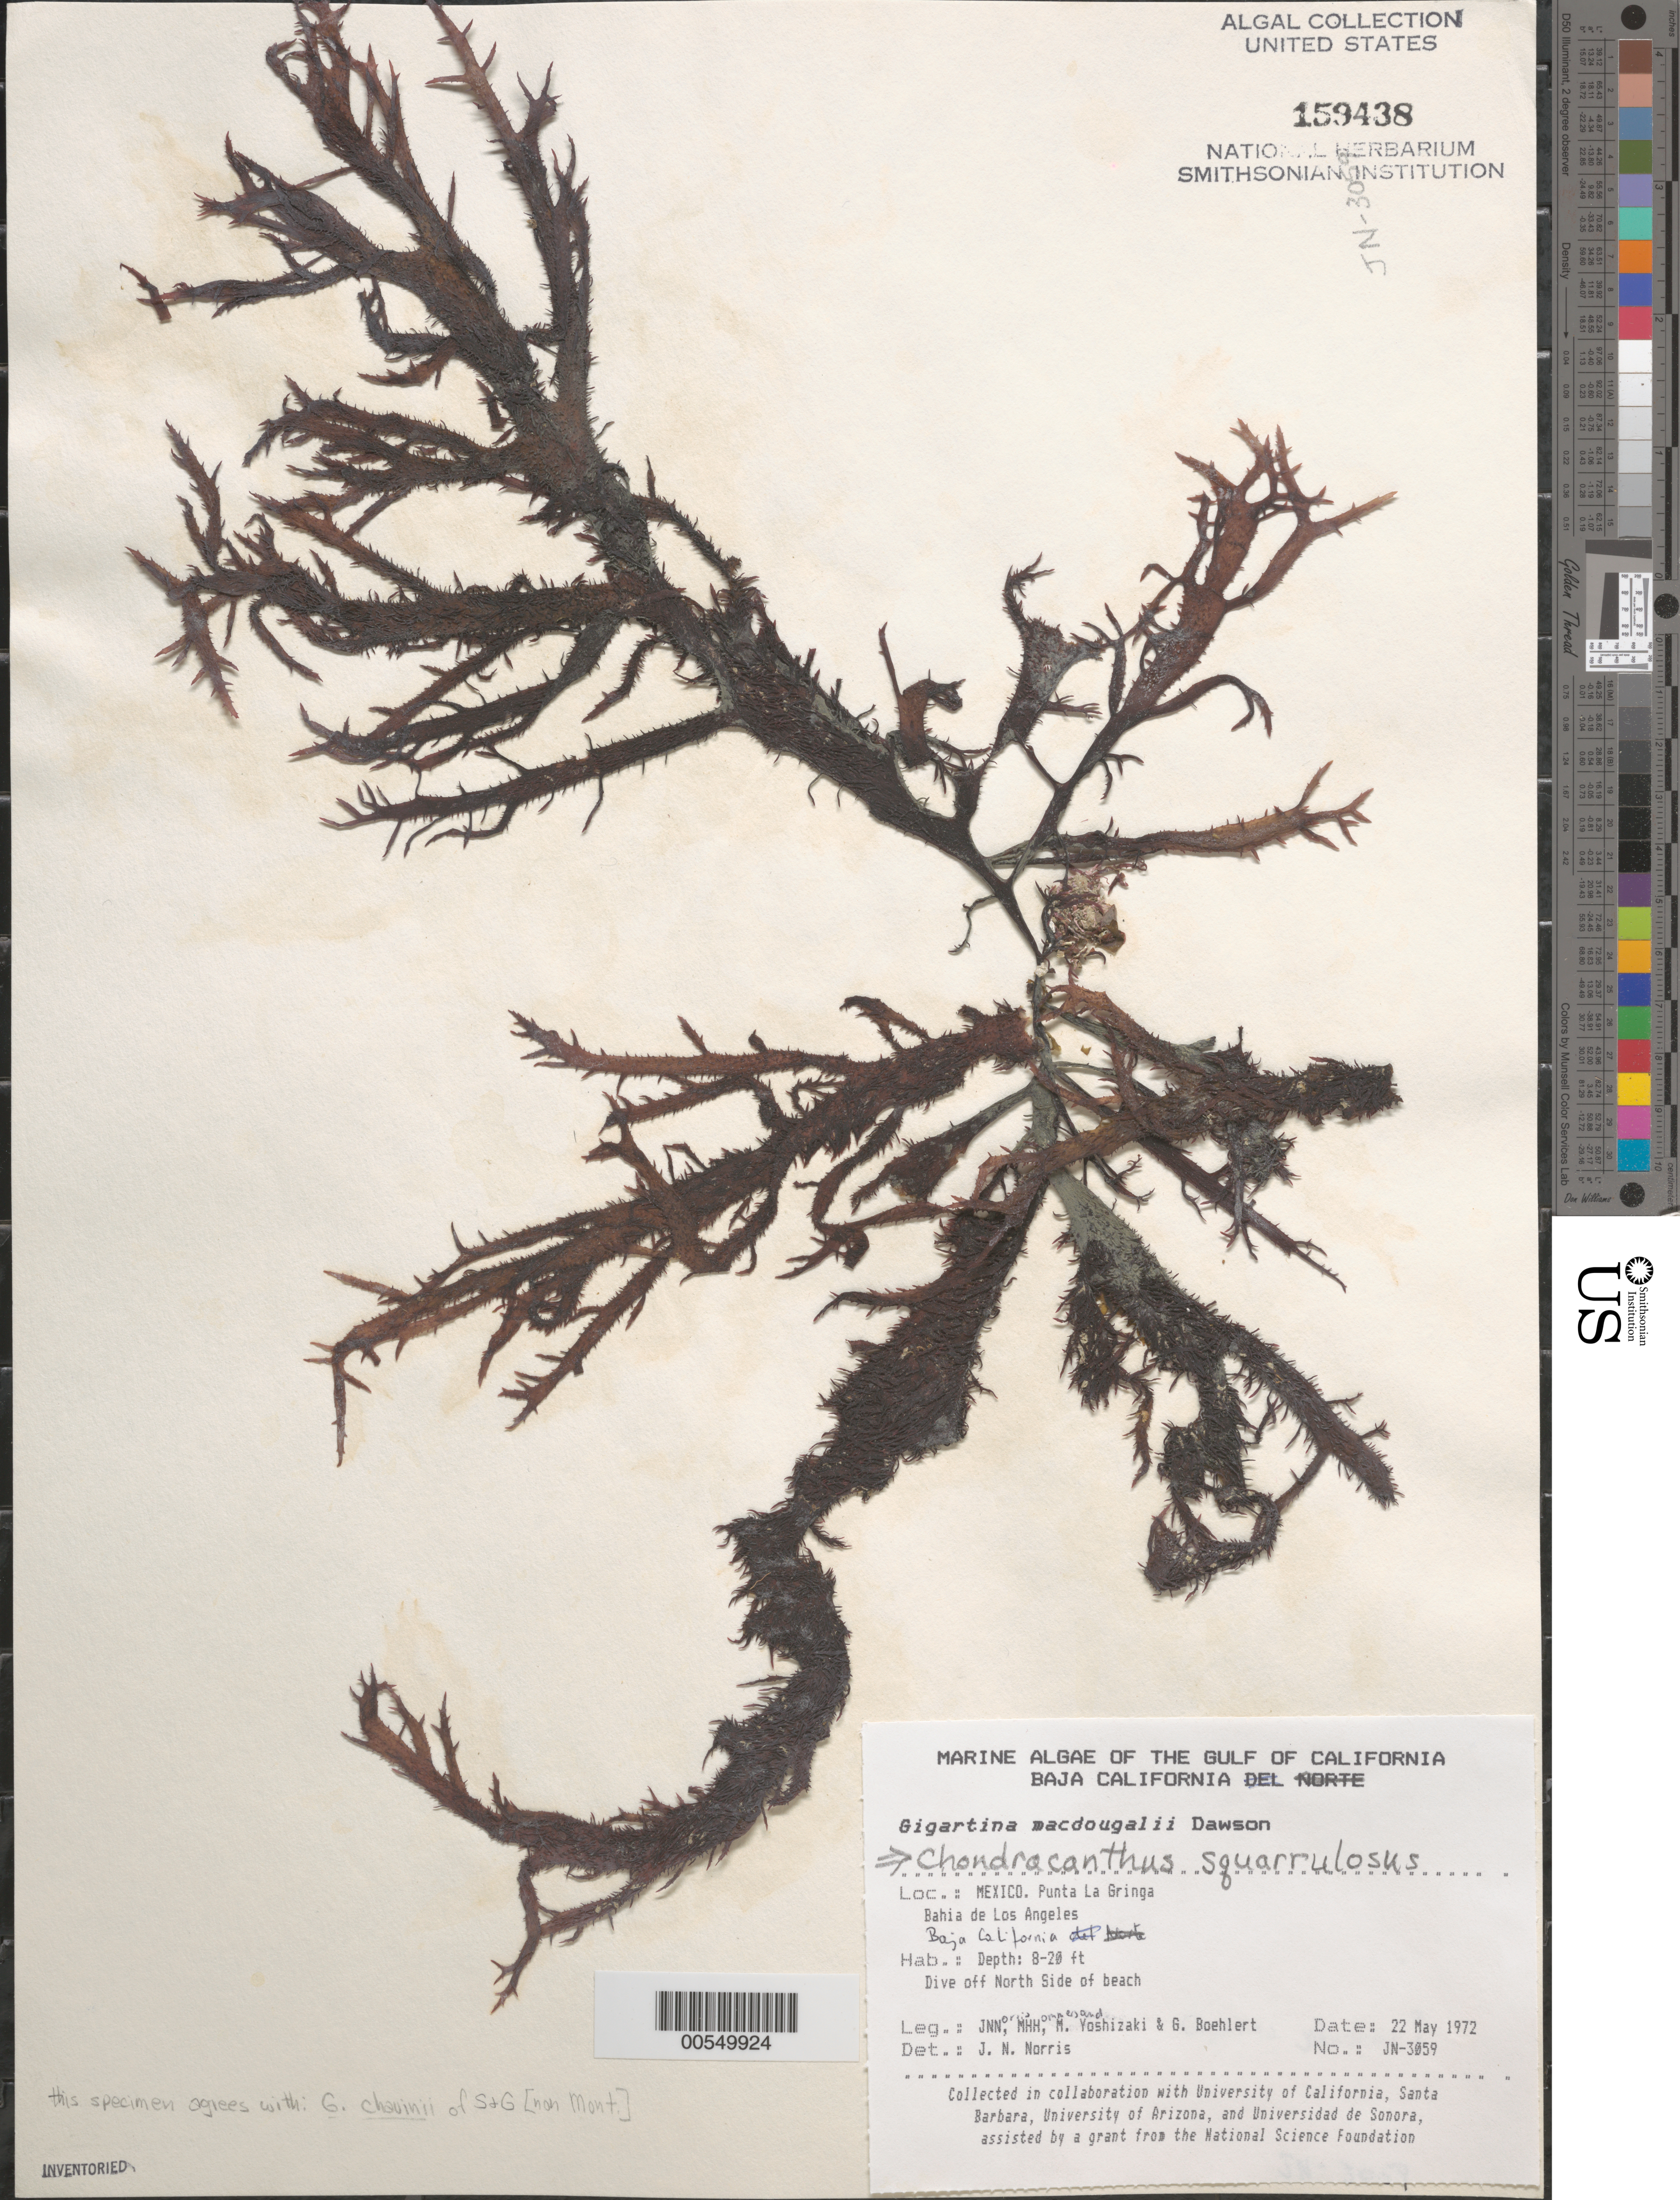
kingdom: Plantae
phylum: Rhodophyta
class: Florideophyceae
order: Gigartinales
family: Gigartinaceae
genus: Chondracanthus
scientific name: Chondracanthus squarrulosus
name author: (Setch. & N.L. Gardner) J.R. Hughey et al.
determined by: Norris, James N.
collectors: J. N. Norris, M. H. Hommersand, M. Yoshizaki & G. Boehlert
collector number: JN-3059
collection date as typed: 22 May 1972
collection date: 1972-05-22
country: Mexico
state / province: Baja California Norte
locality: Punta La Gringa, Bahia de los Angeles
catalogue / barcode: US 159438